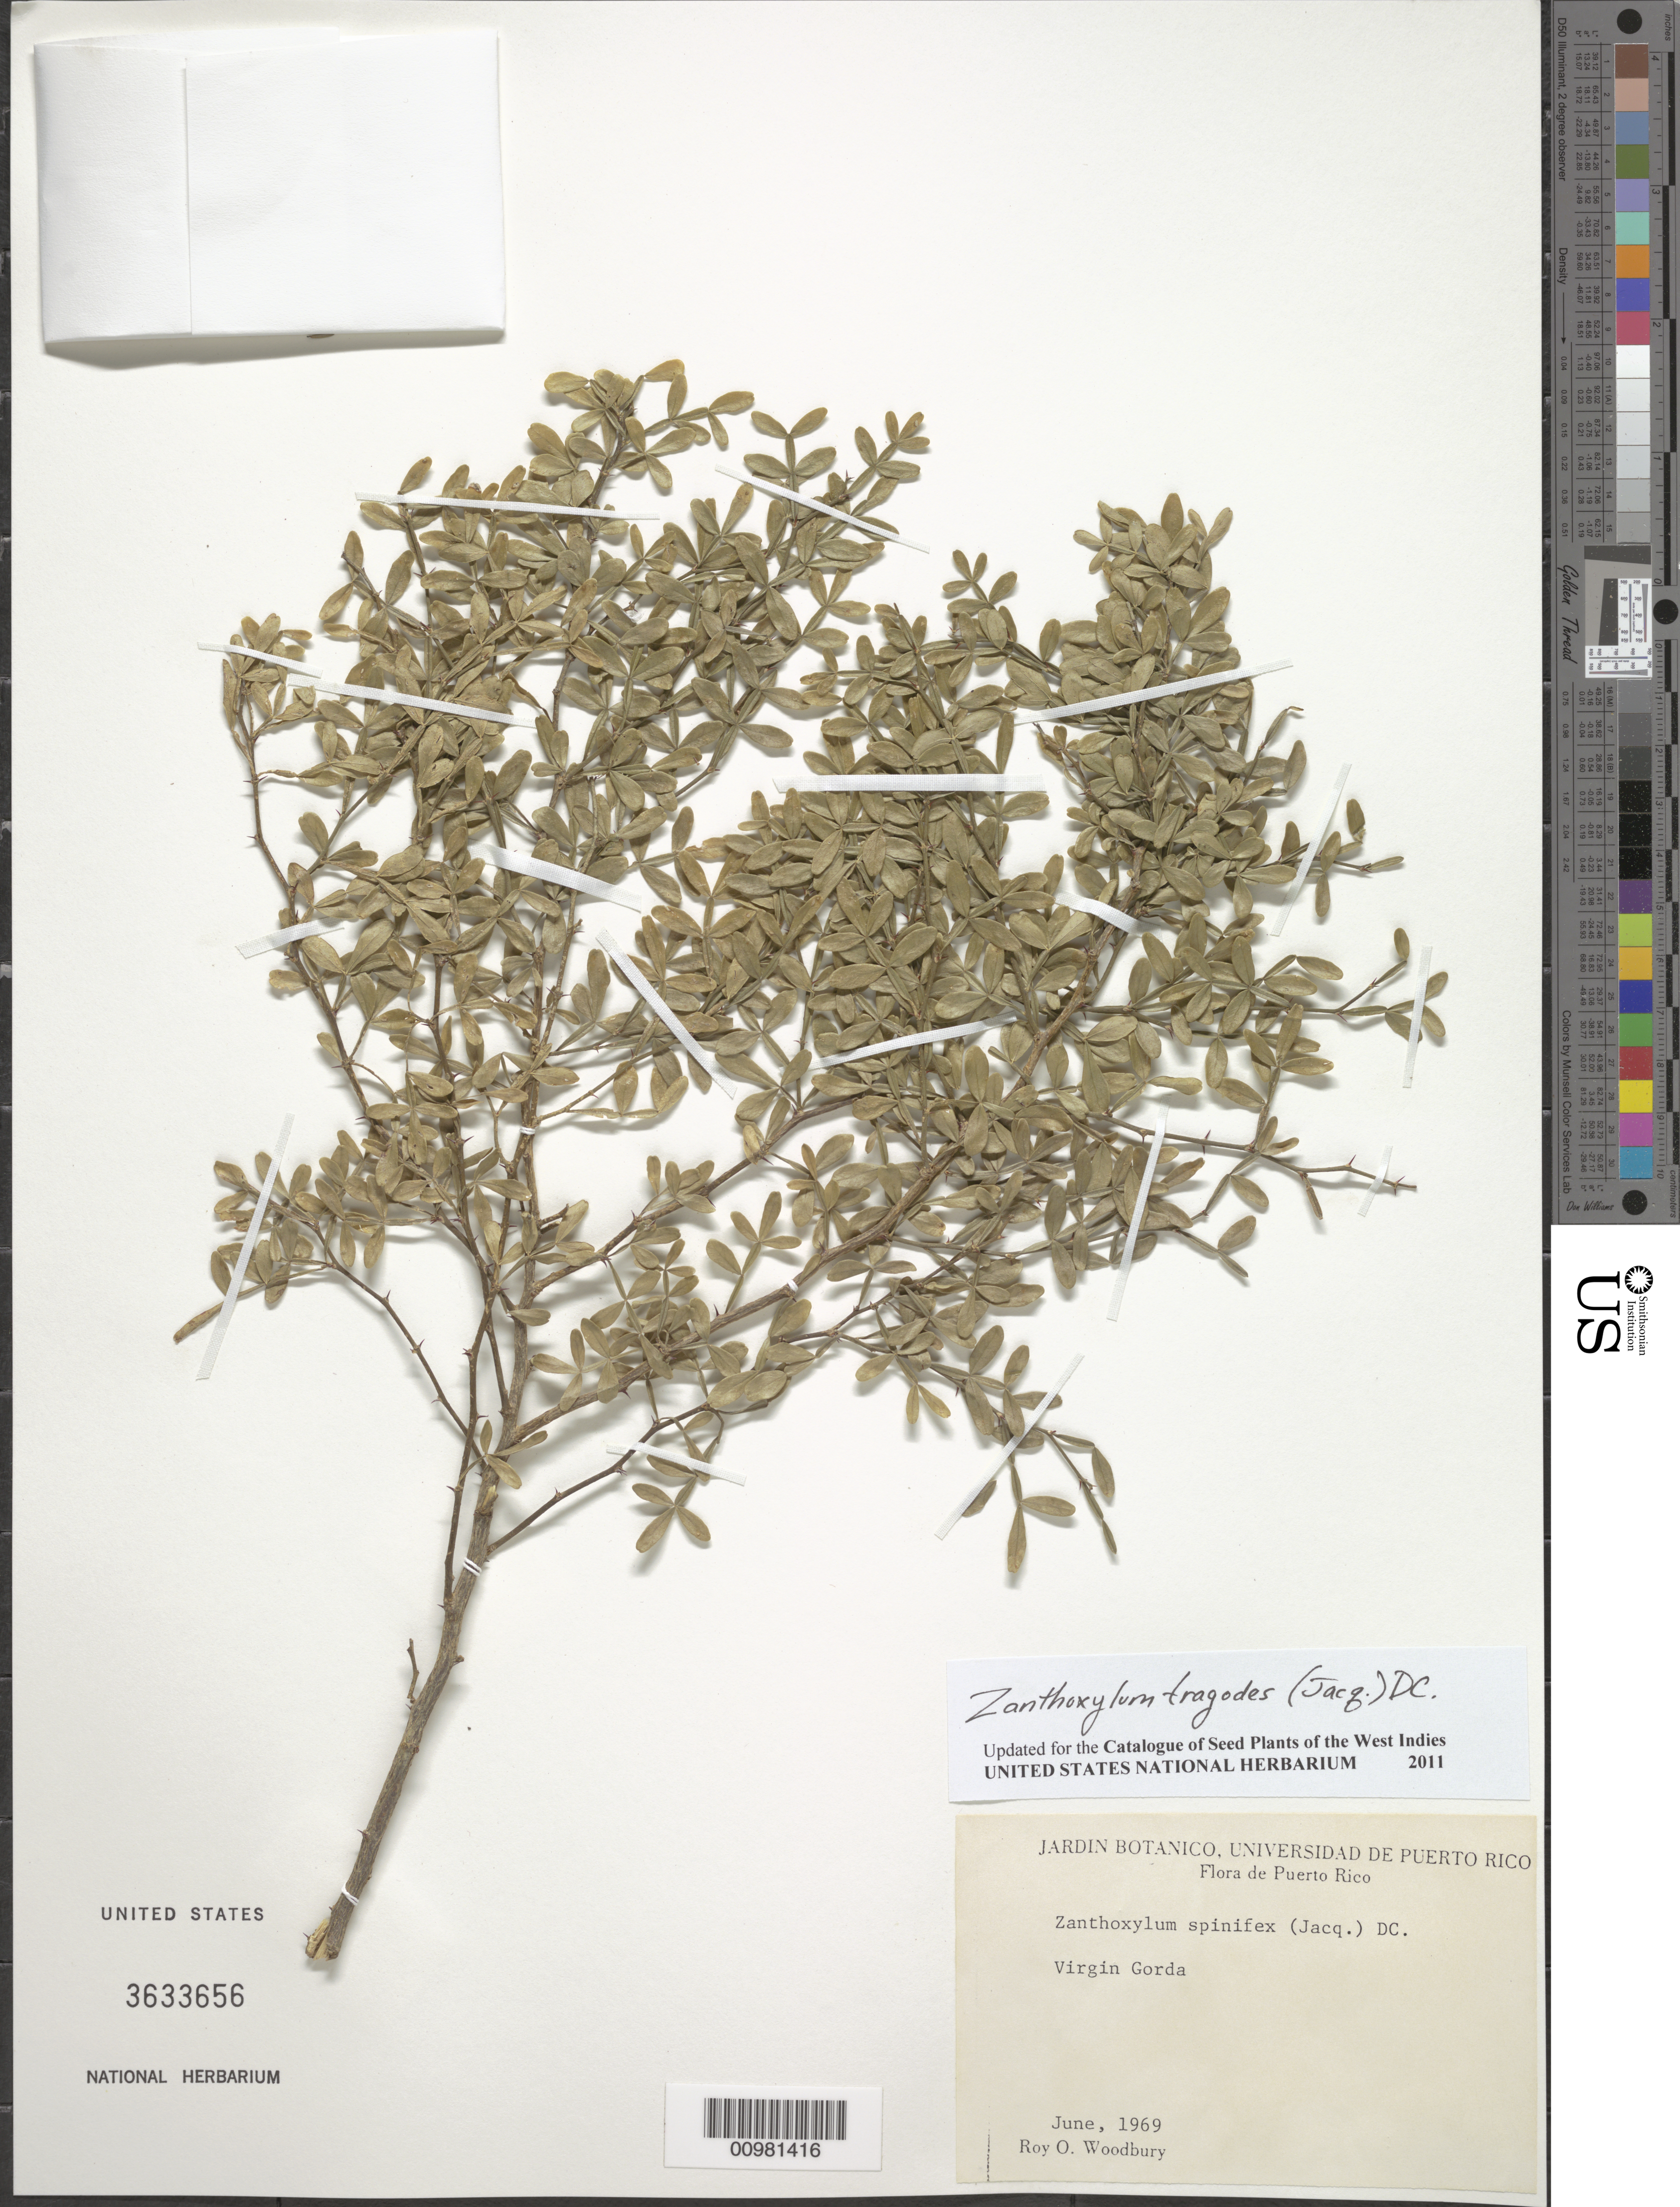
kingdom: Plantae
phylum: Tracheophyta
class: Magnoliopsida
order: Sapindales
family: Rutaceae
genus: Zanthoxylum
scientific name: Zanthoxylum spinifex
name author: (Jacq.) DC.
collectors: R. O. Woodbury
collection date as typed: Jun 1969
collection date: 1969-06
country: British Virgin Islands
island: Virgin Gorda I.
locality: Virgin Gorda.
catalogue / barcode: US 3633656